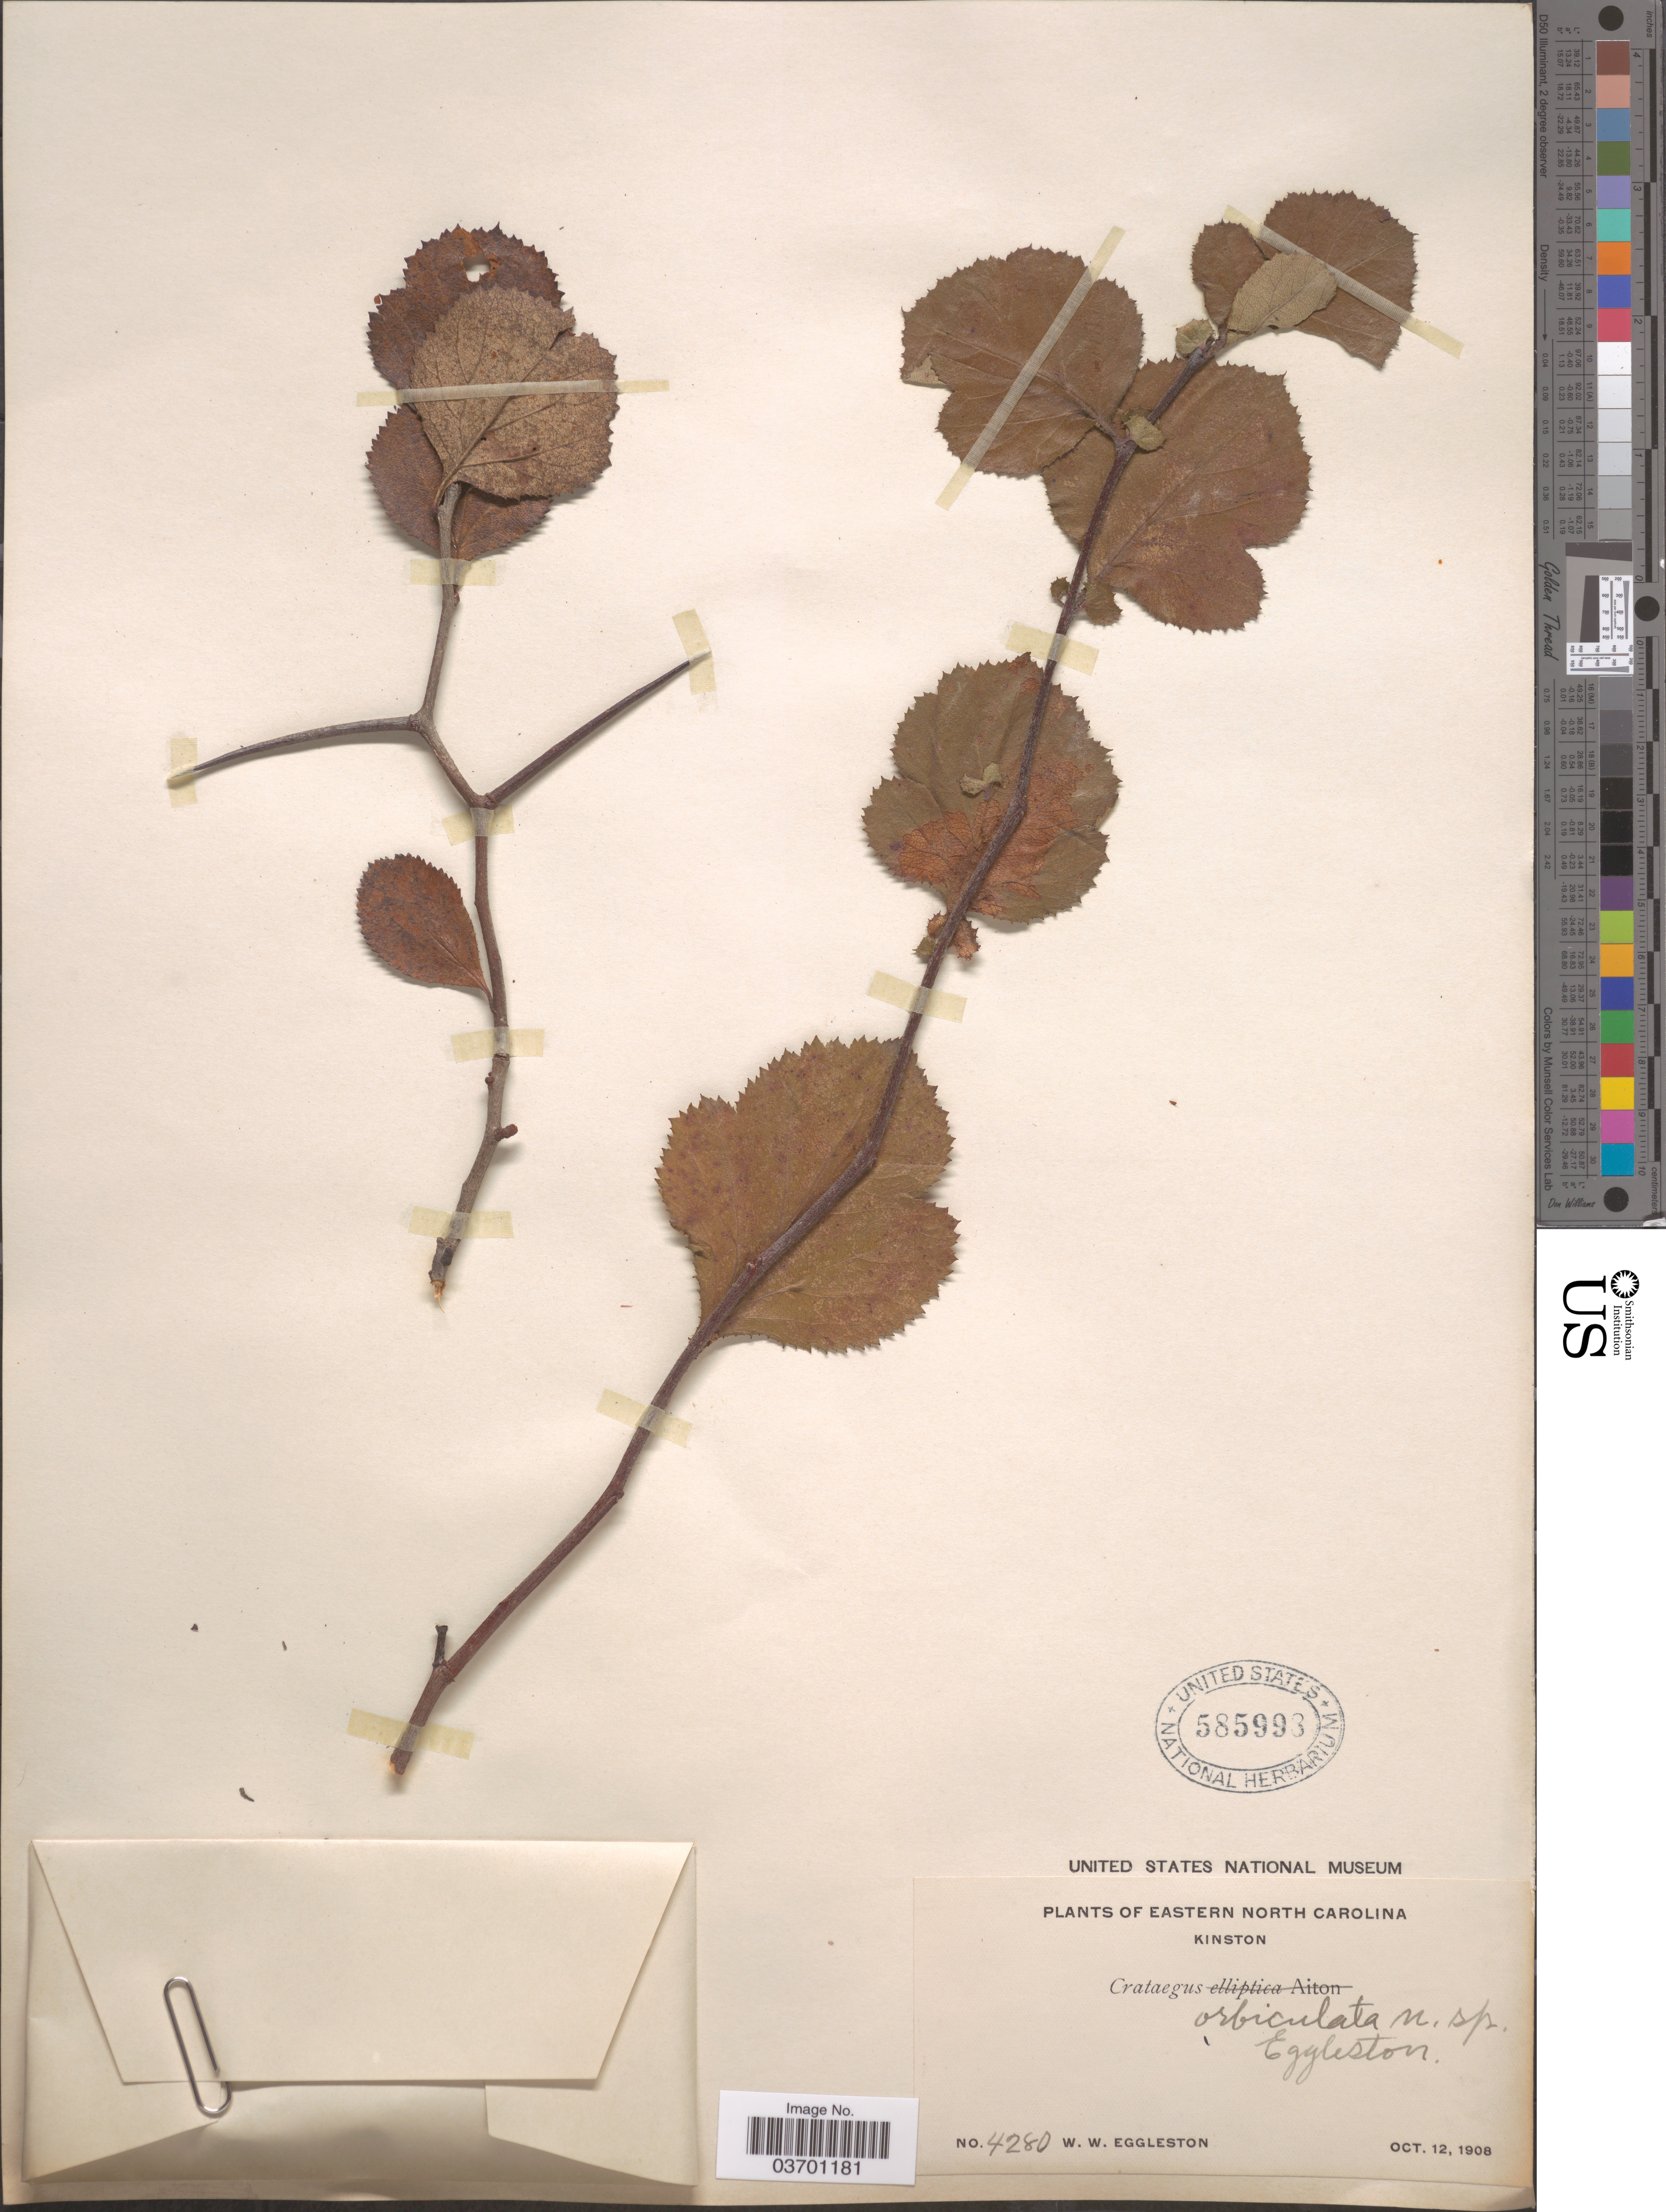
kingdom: Plantae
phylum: Tracheophyta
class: Magnoliopsida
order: Rosales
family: Rosaceae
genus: Crataegus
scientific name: Crataegus orbiculata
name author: Eggleston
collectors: W. W. Eggleston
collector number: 4280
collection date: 1908-10-12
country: United States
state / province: North Carolina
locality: Eastern North Carolina. Kinston.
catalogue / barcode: US 585998